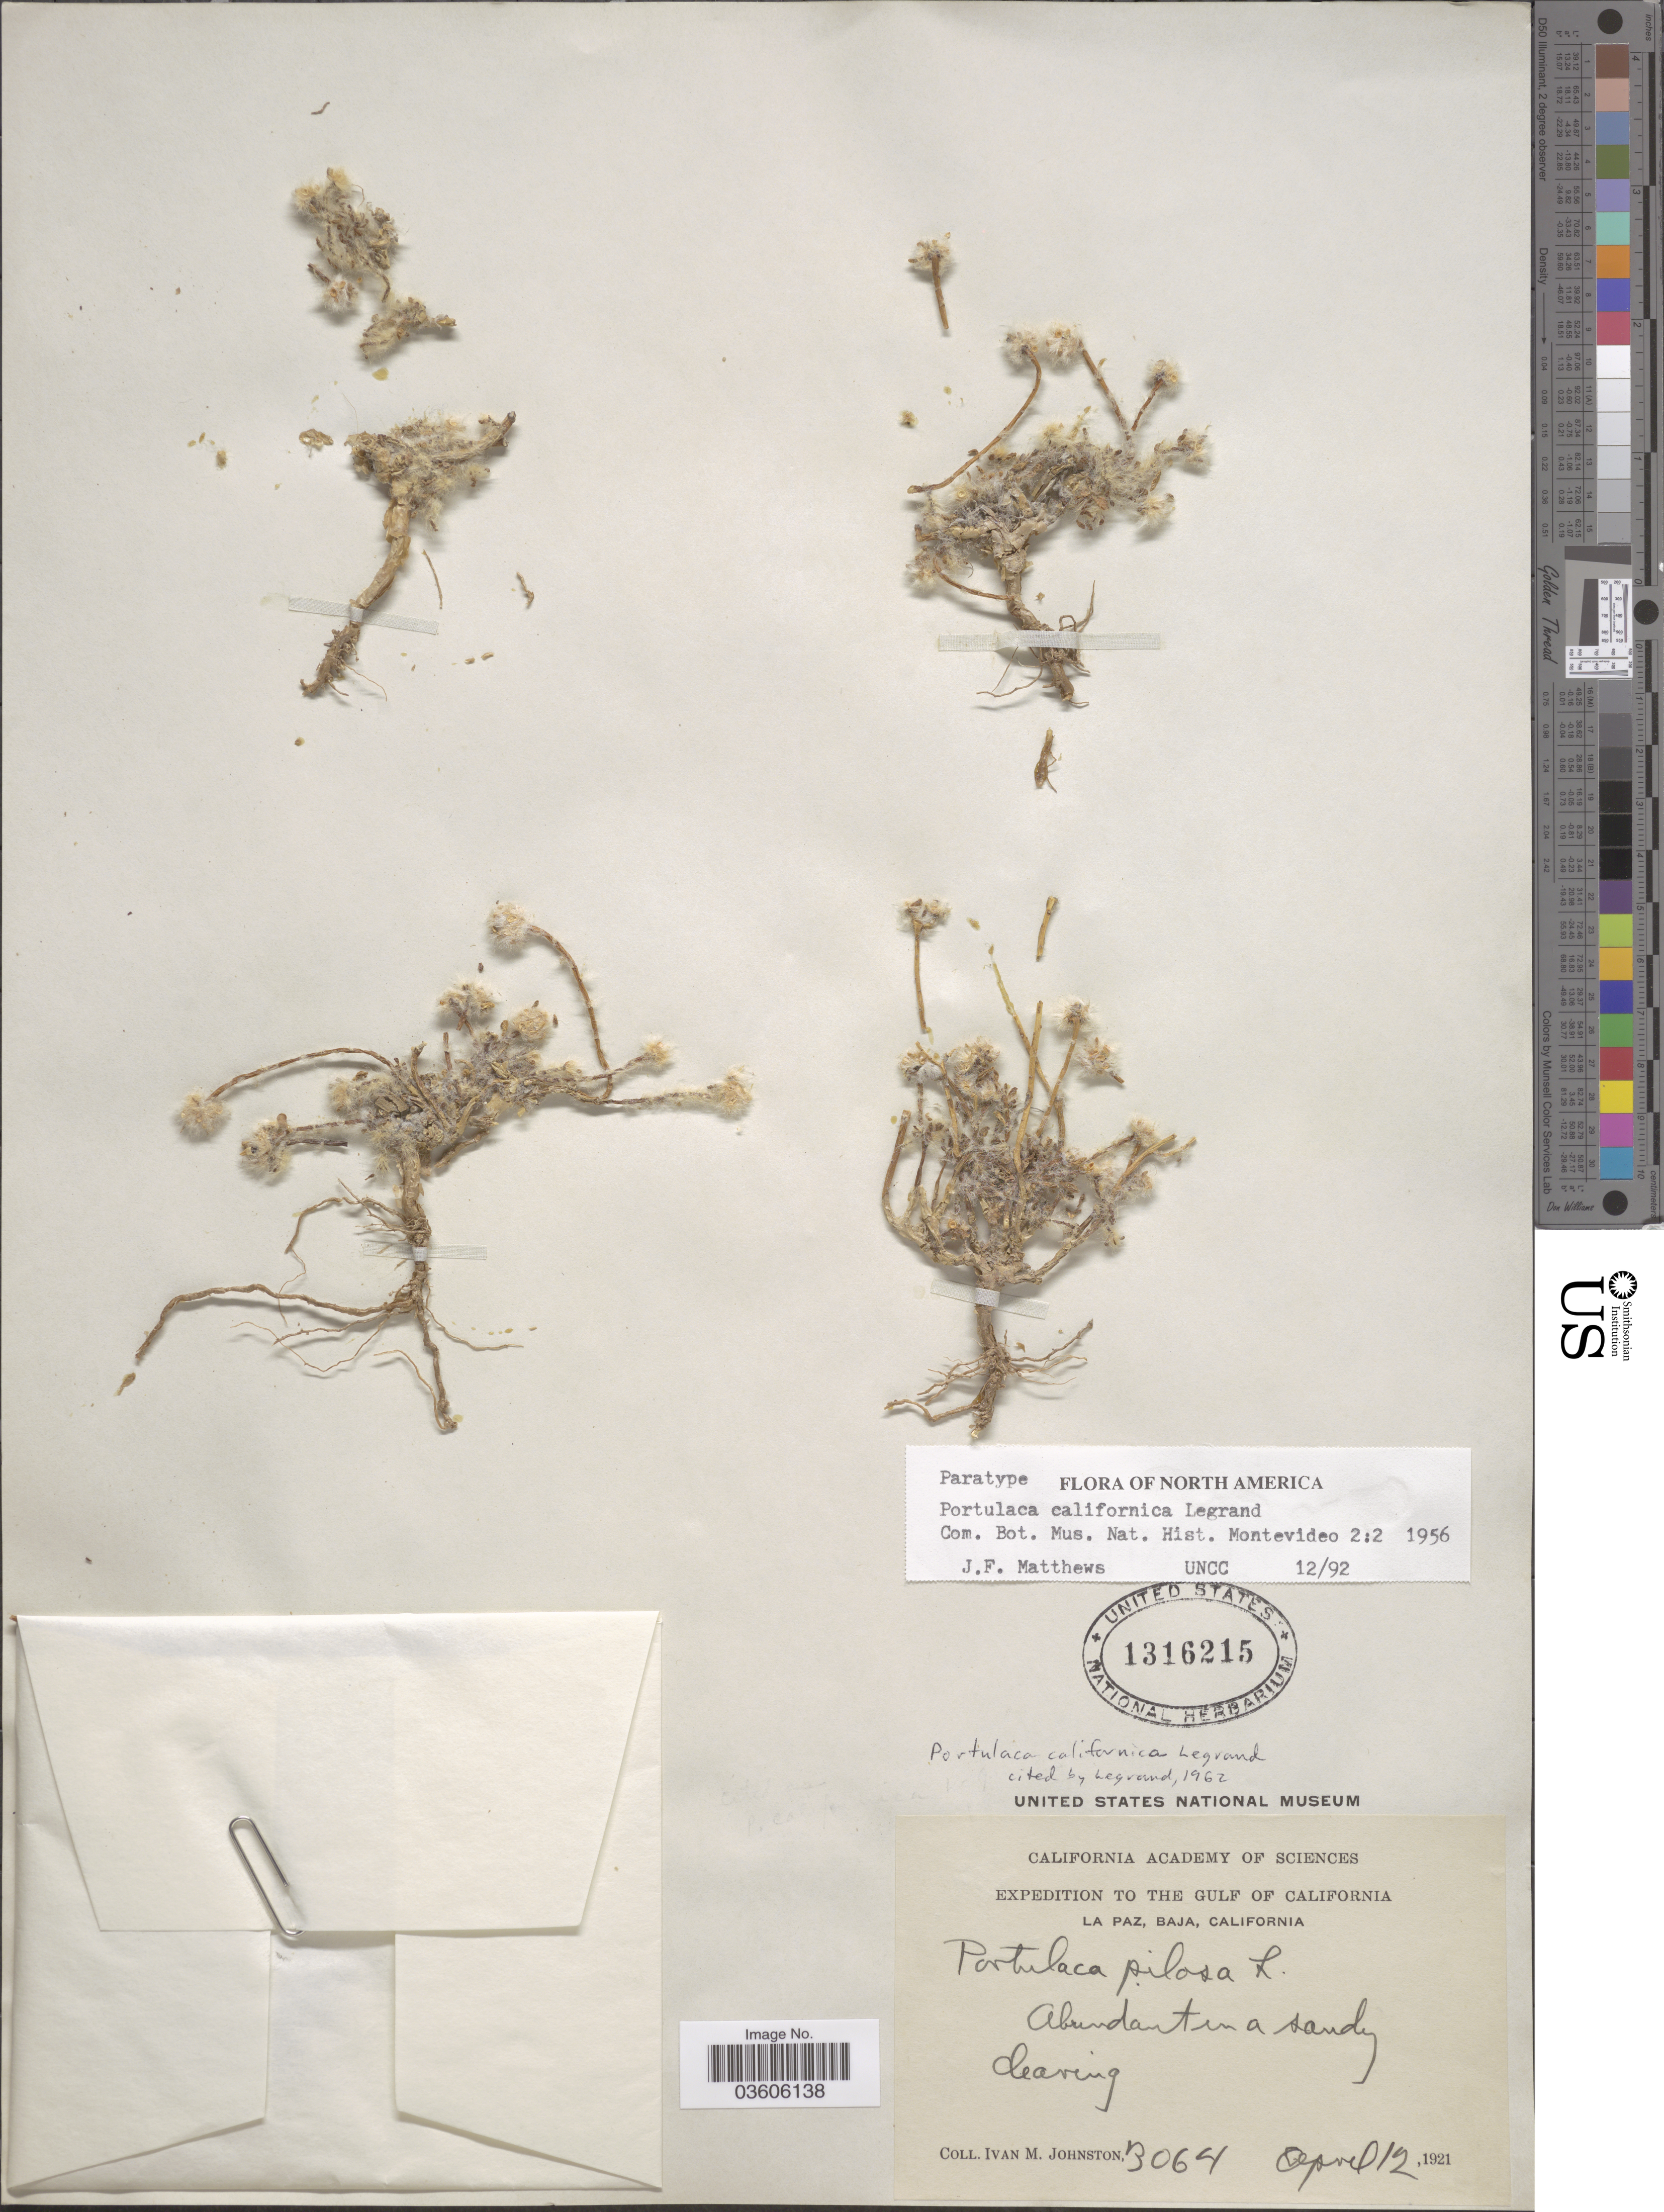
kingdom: Plantae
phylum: Tracheophyta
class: Magnoliopsida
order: Caryophyllales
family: Portulacaceae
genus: Portulaca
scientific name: Portulaca californica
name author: D. Legrand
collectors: I.M. Johnston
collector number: B064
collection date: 1921-04-12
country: Mexico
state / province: Baja California Sur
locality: The Gulf of California. La Paz, Baja, California.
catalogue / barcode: US 1316215